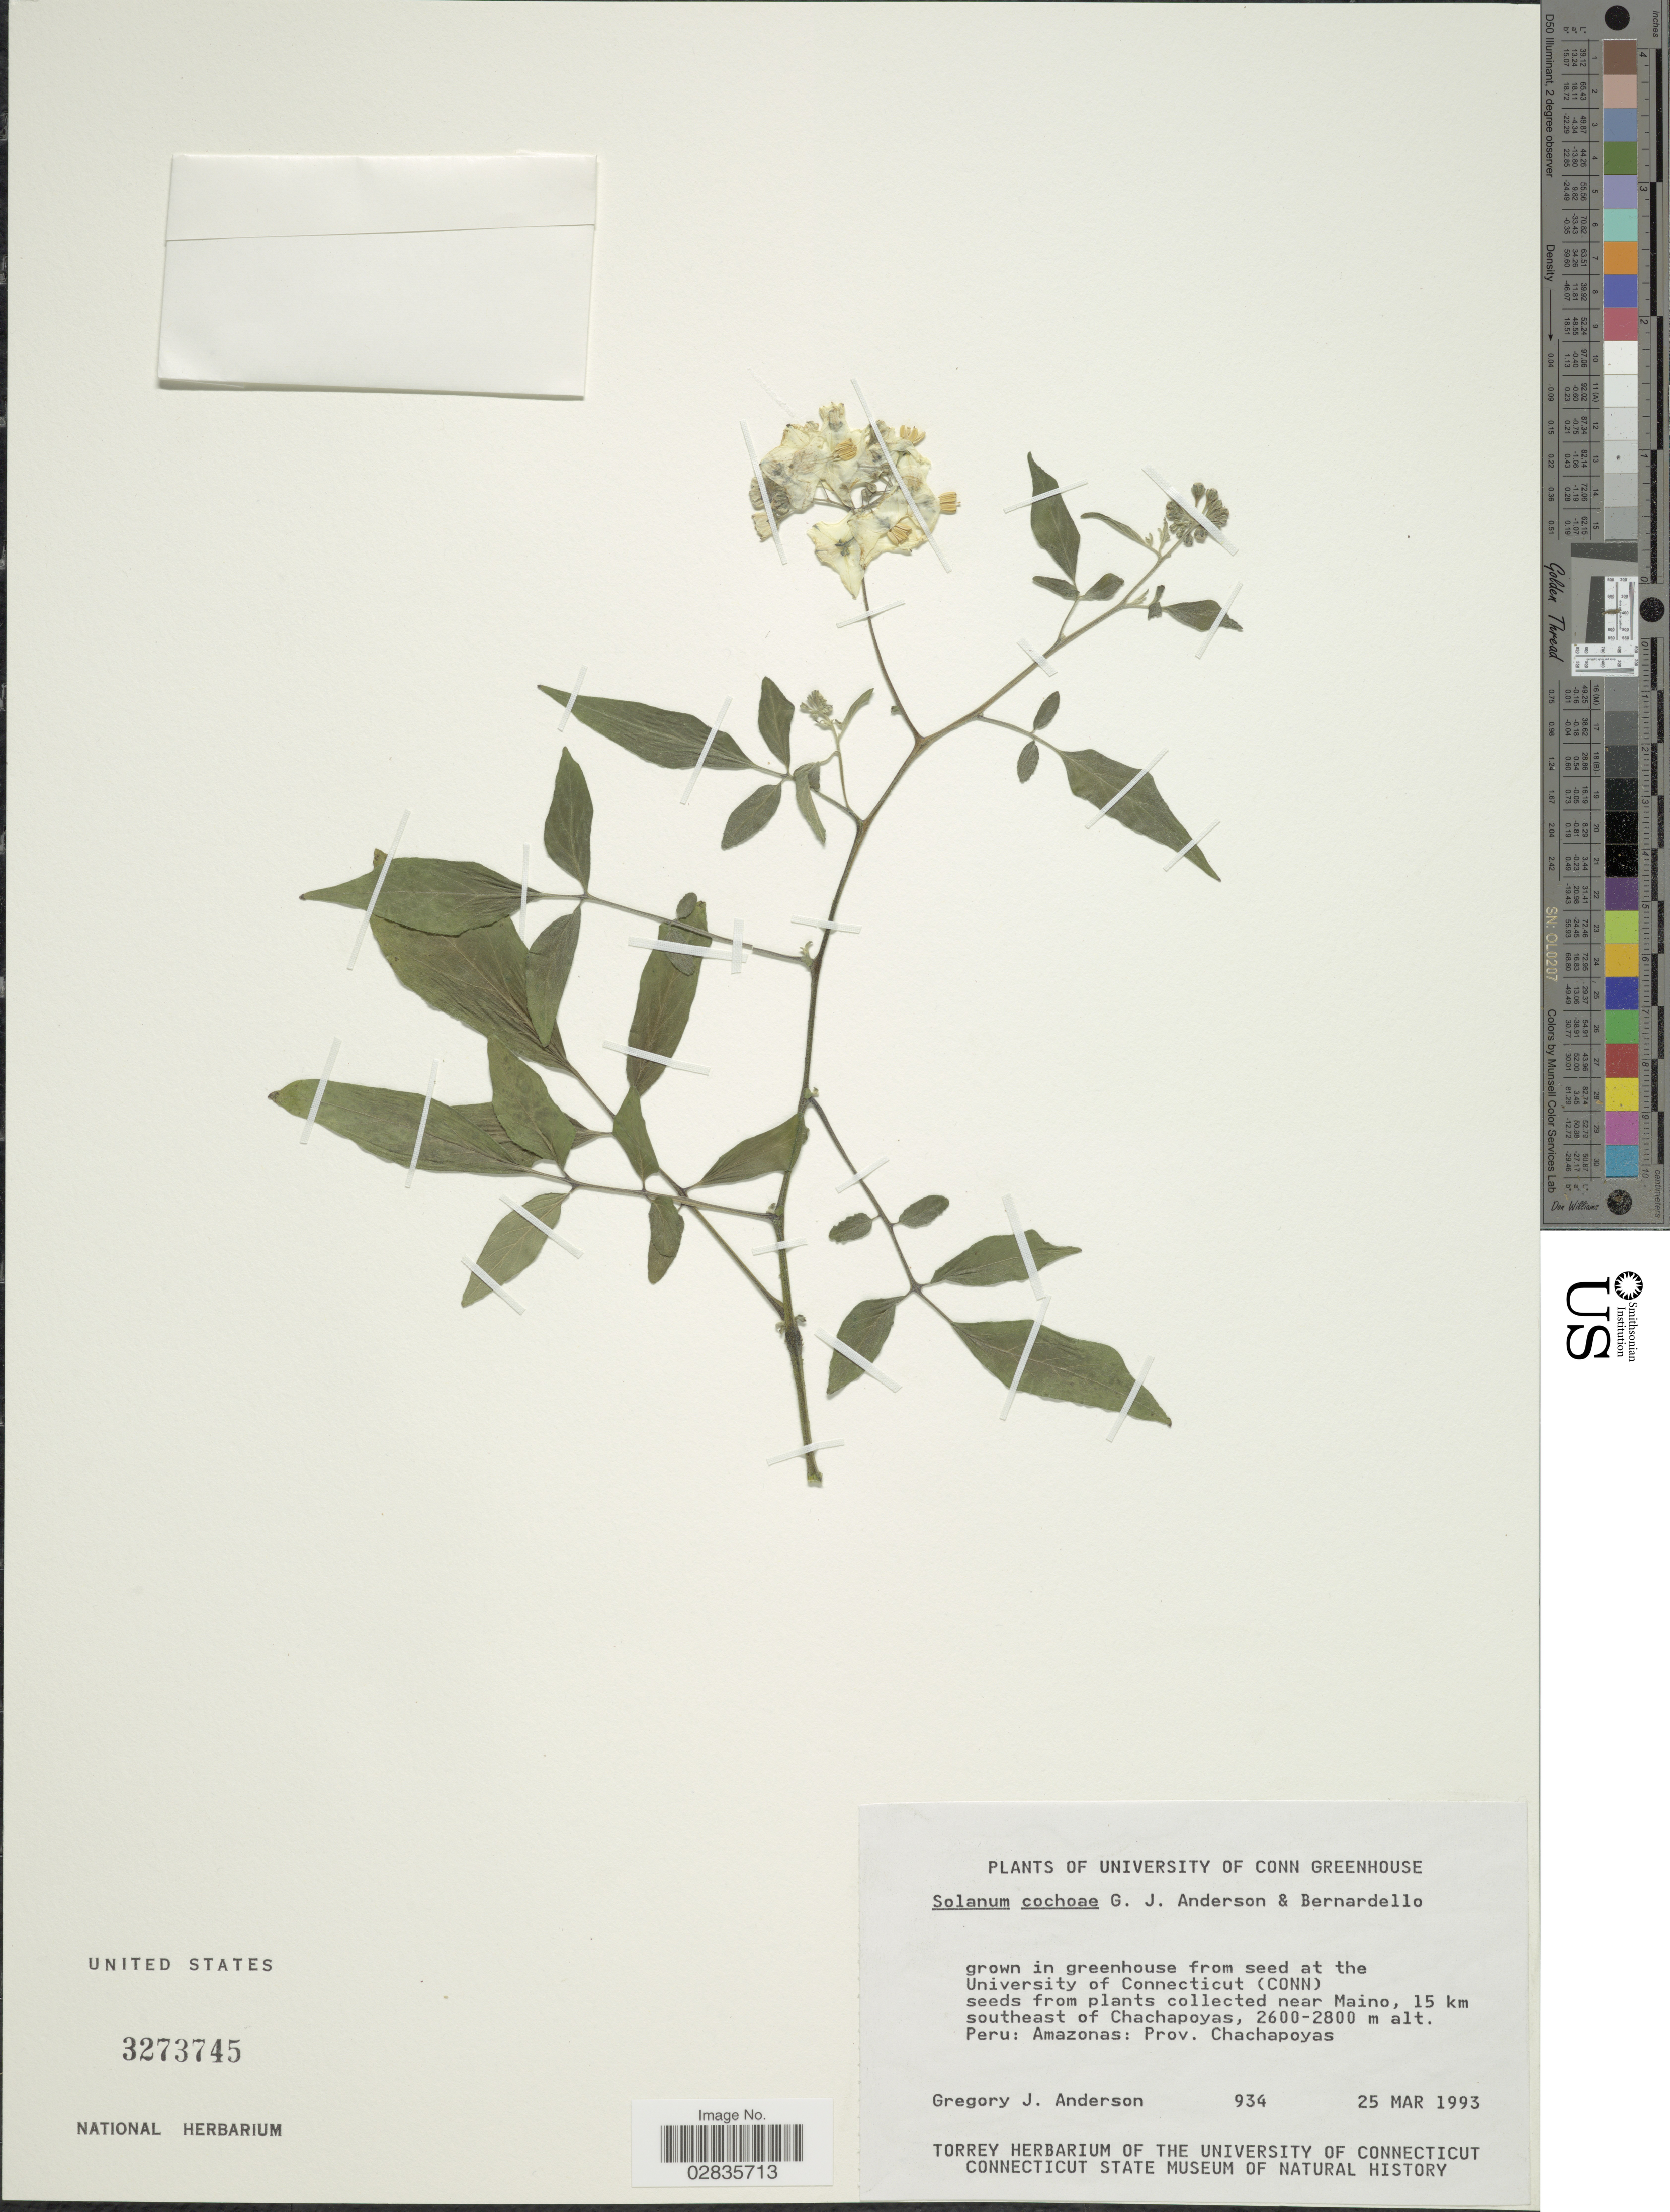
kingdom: Plantae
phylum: Tracheophyta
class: Magnoliopsida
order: Solanales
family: Solanaceae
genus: Solanum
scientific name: Solanum cochoae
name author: G.J. Anderson & Bernardello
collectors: G. J. Anderson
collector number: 934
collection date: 1993-03-25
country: United States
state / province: Connecticut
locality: Greenhouse, at the University of Connecticut (Conn).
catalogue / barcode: US 3273745